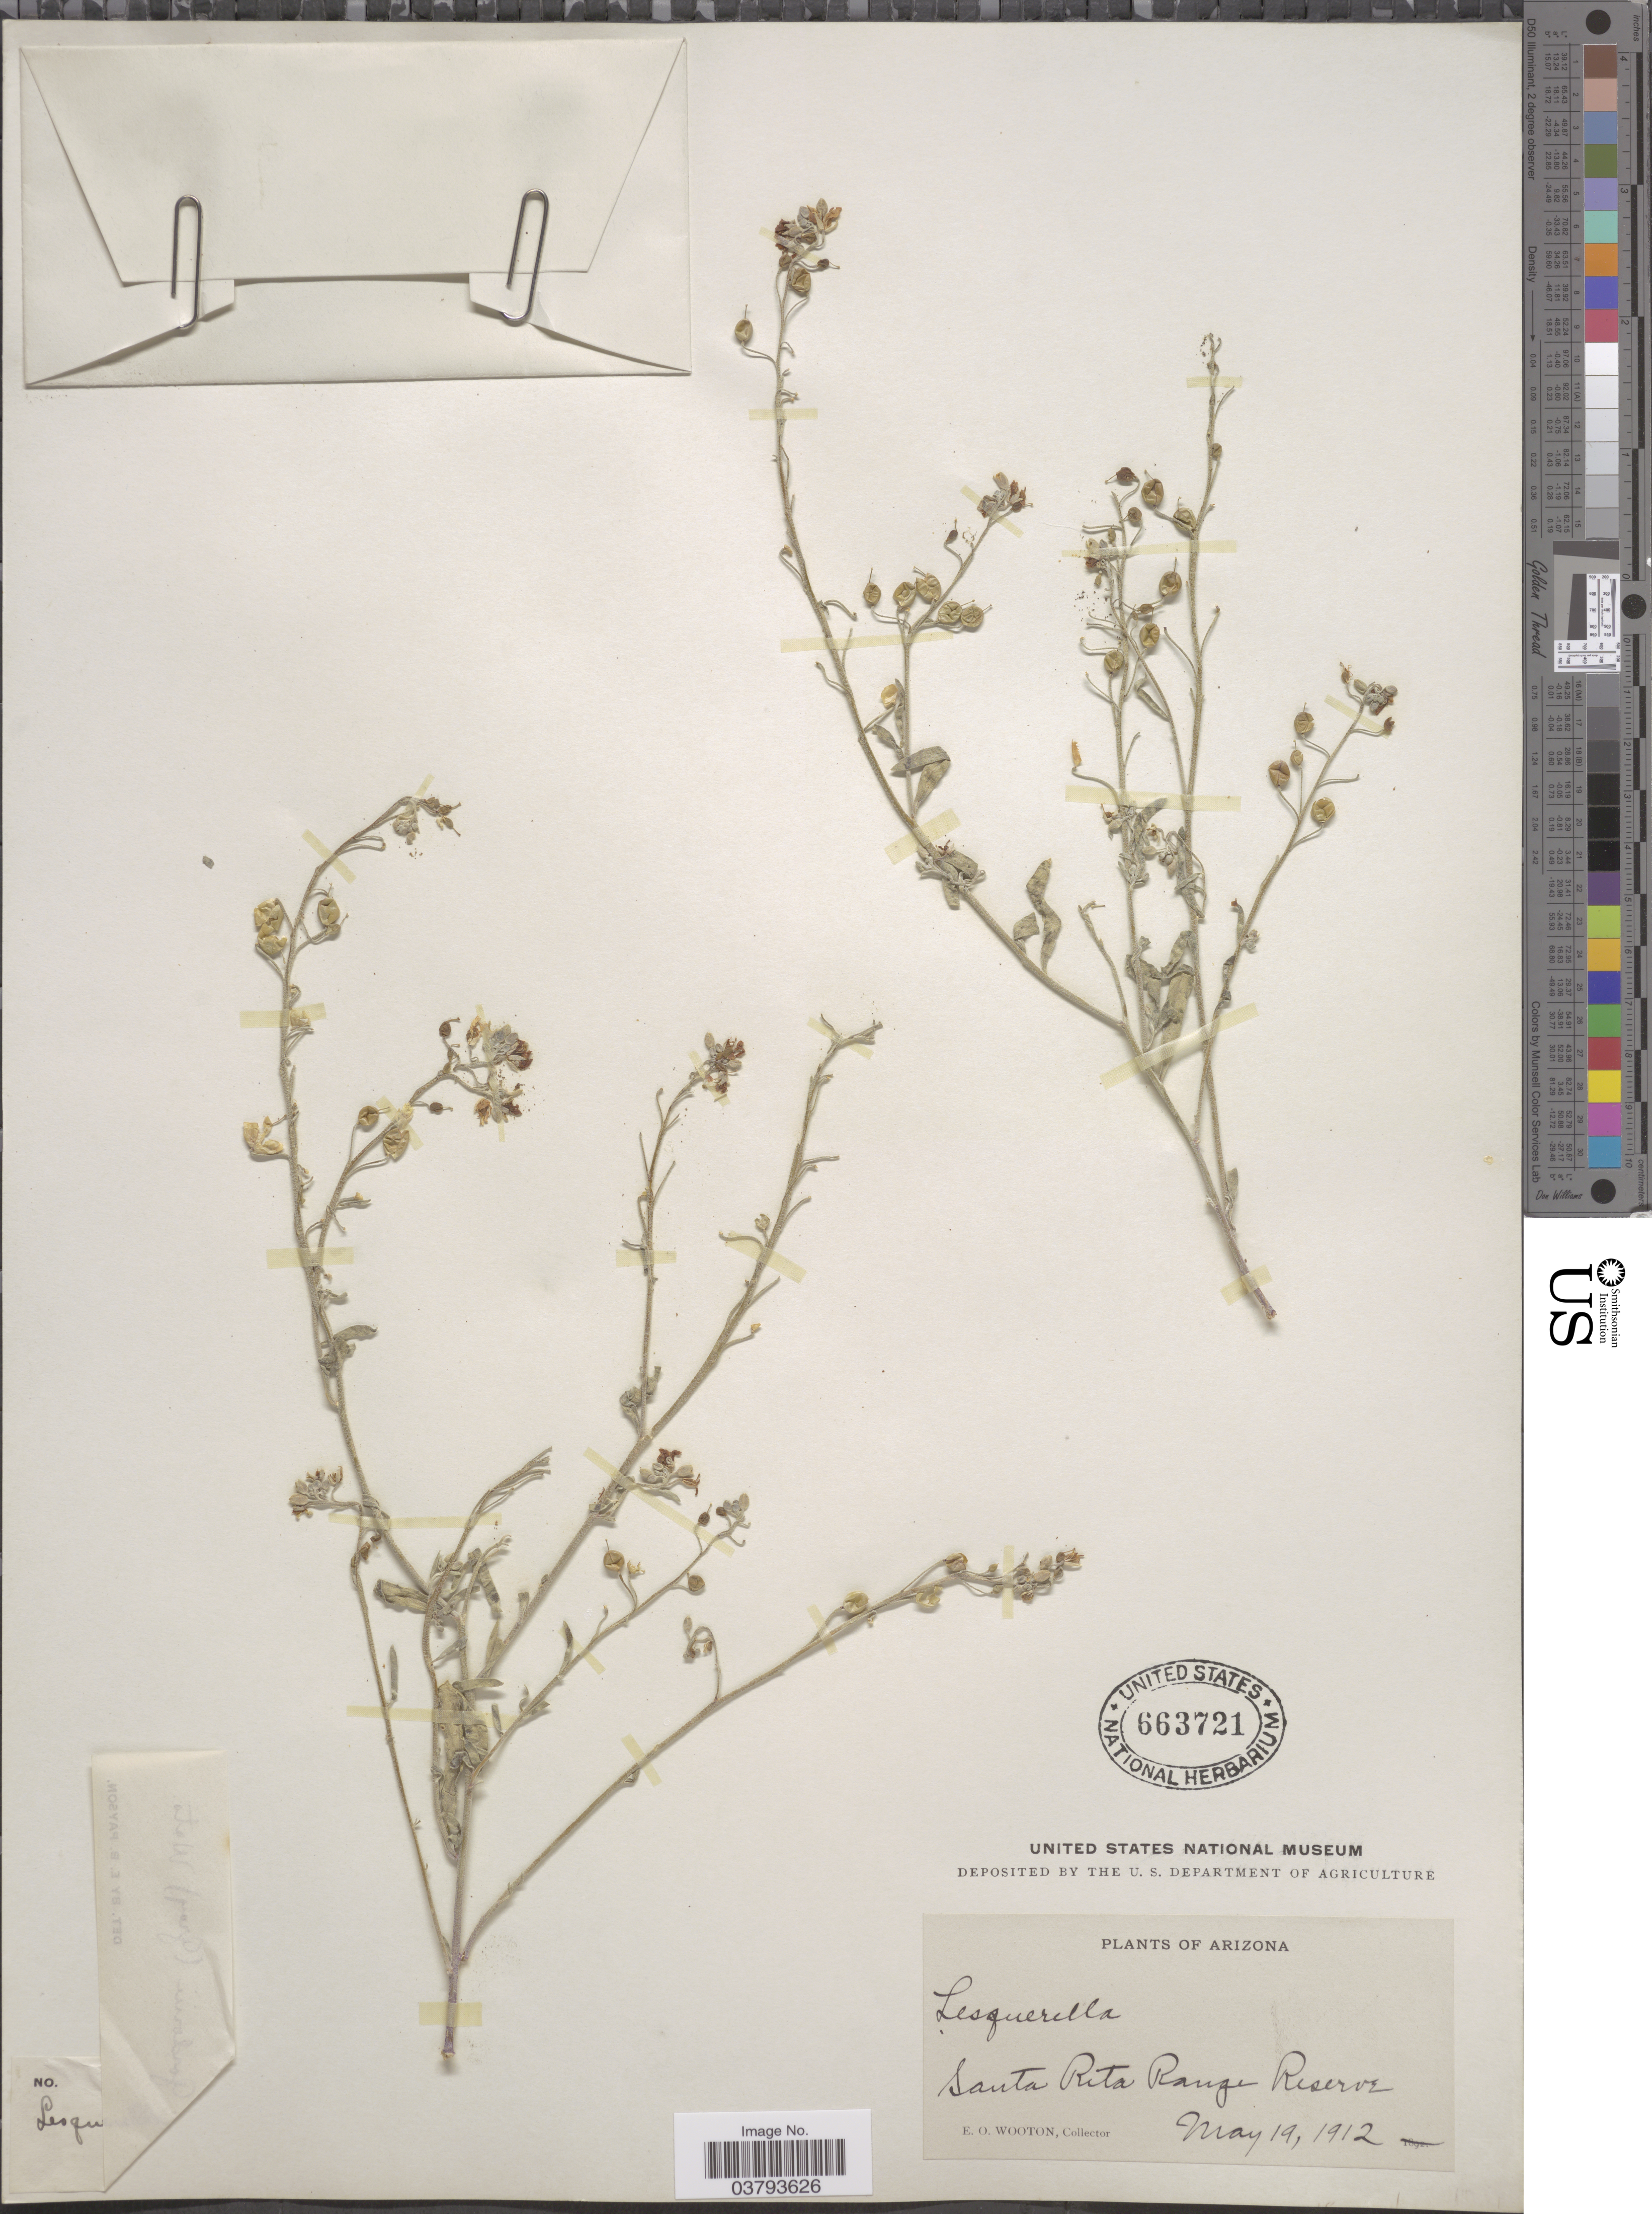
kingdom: Plantae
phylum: Tracheophyta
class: Magnoliopsida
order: Brassicales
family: Brassicaceae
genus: Lesquerella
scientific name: Lesquerella gordonii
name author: (A. Gray) S. Watson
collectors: E. O. Wooton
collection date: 1912-05-19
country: United States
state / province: Arizona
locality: Santa Rita Range Reserve.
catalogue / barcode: US 663721